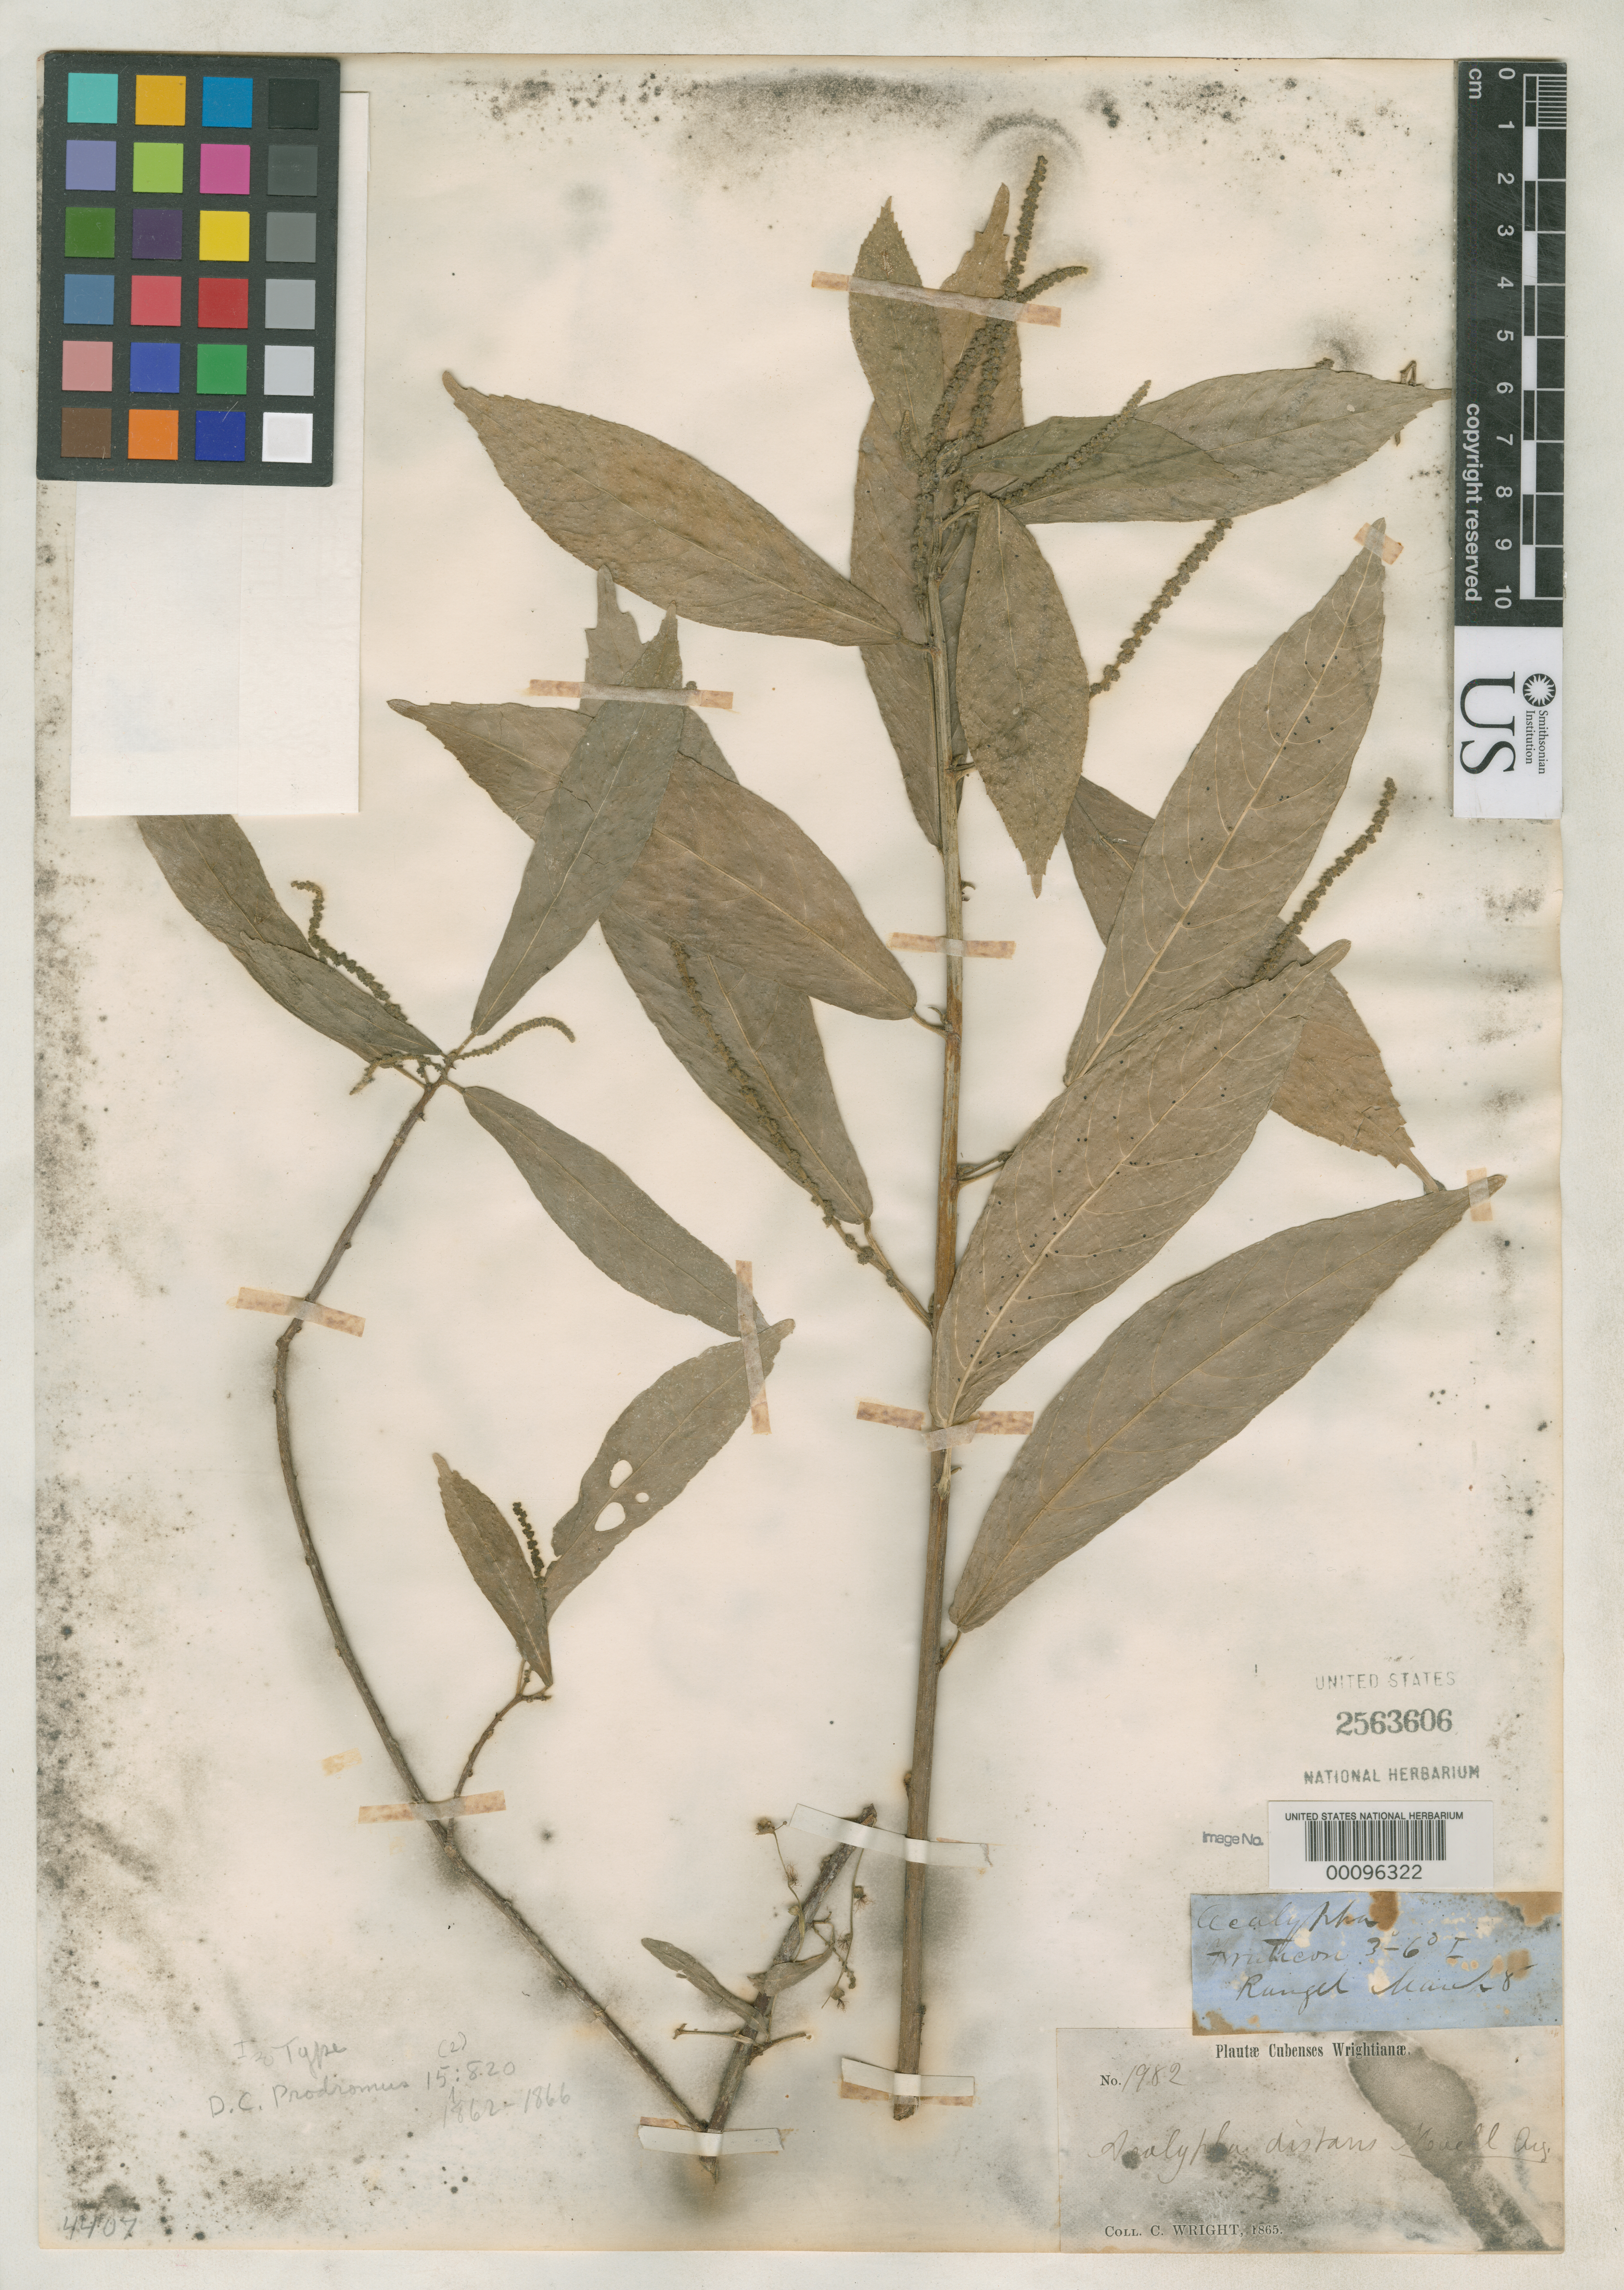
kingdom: Plantae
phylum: Tracheophyta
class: Magnoliopsida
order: Malpighiales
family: Euphorbiaceae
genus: Acalypha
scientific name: Acalypha distans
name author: Müll. Arg. in DC.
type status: Isotype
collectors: C. Wright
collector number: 1982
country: Cuba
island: Greater Antilles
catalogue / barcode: US 2563606